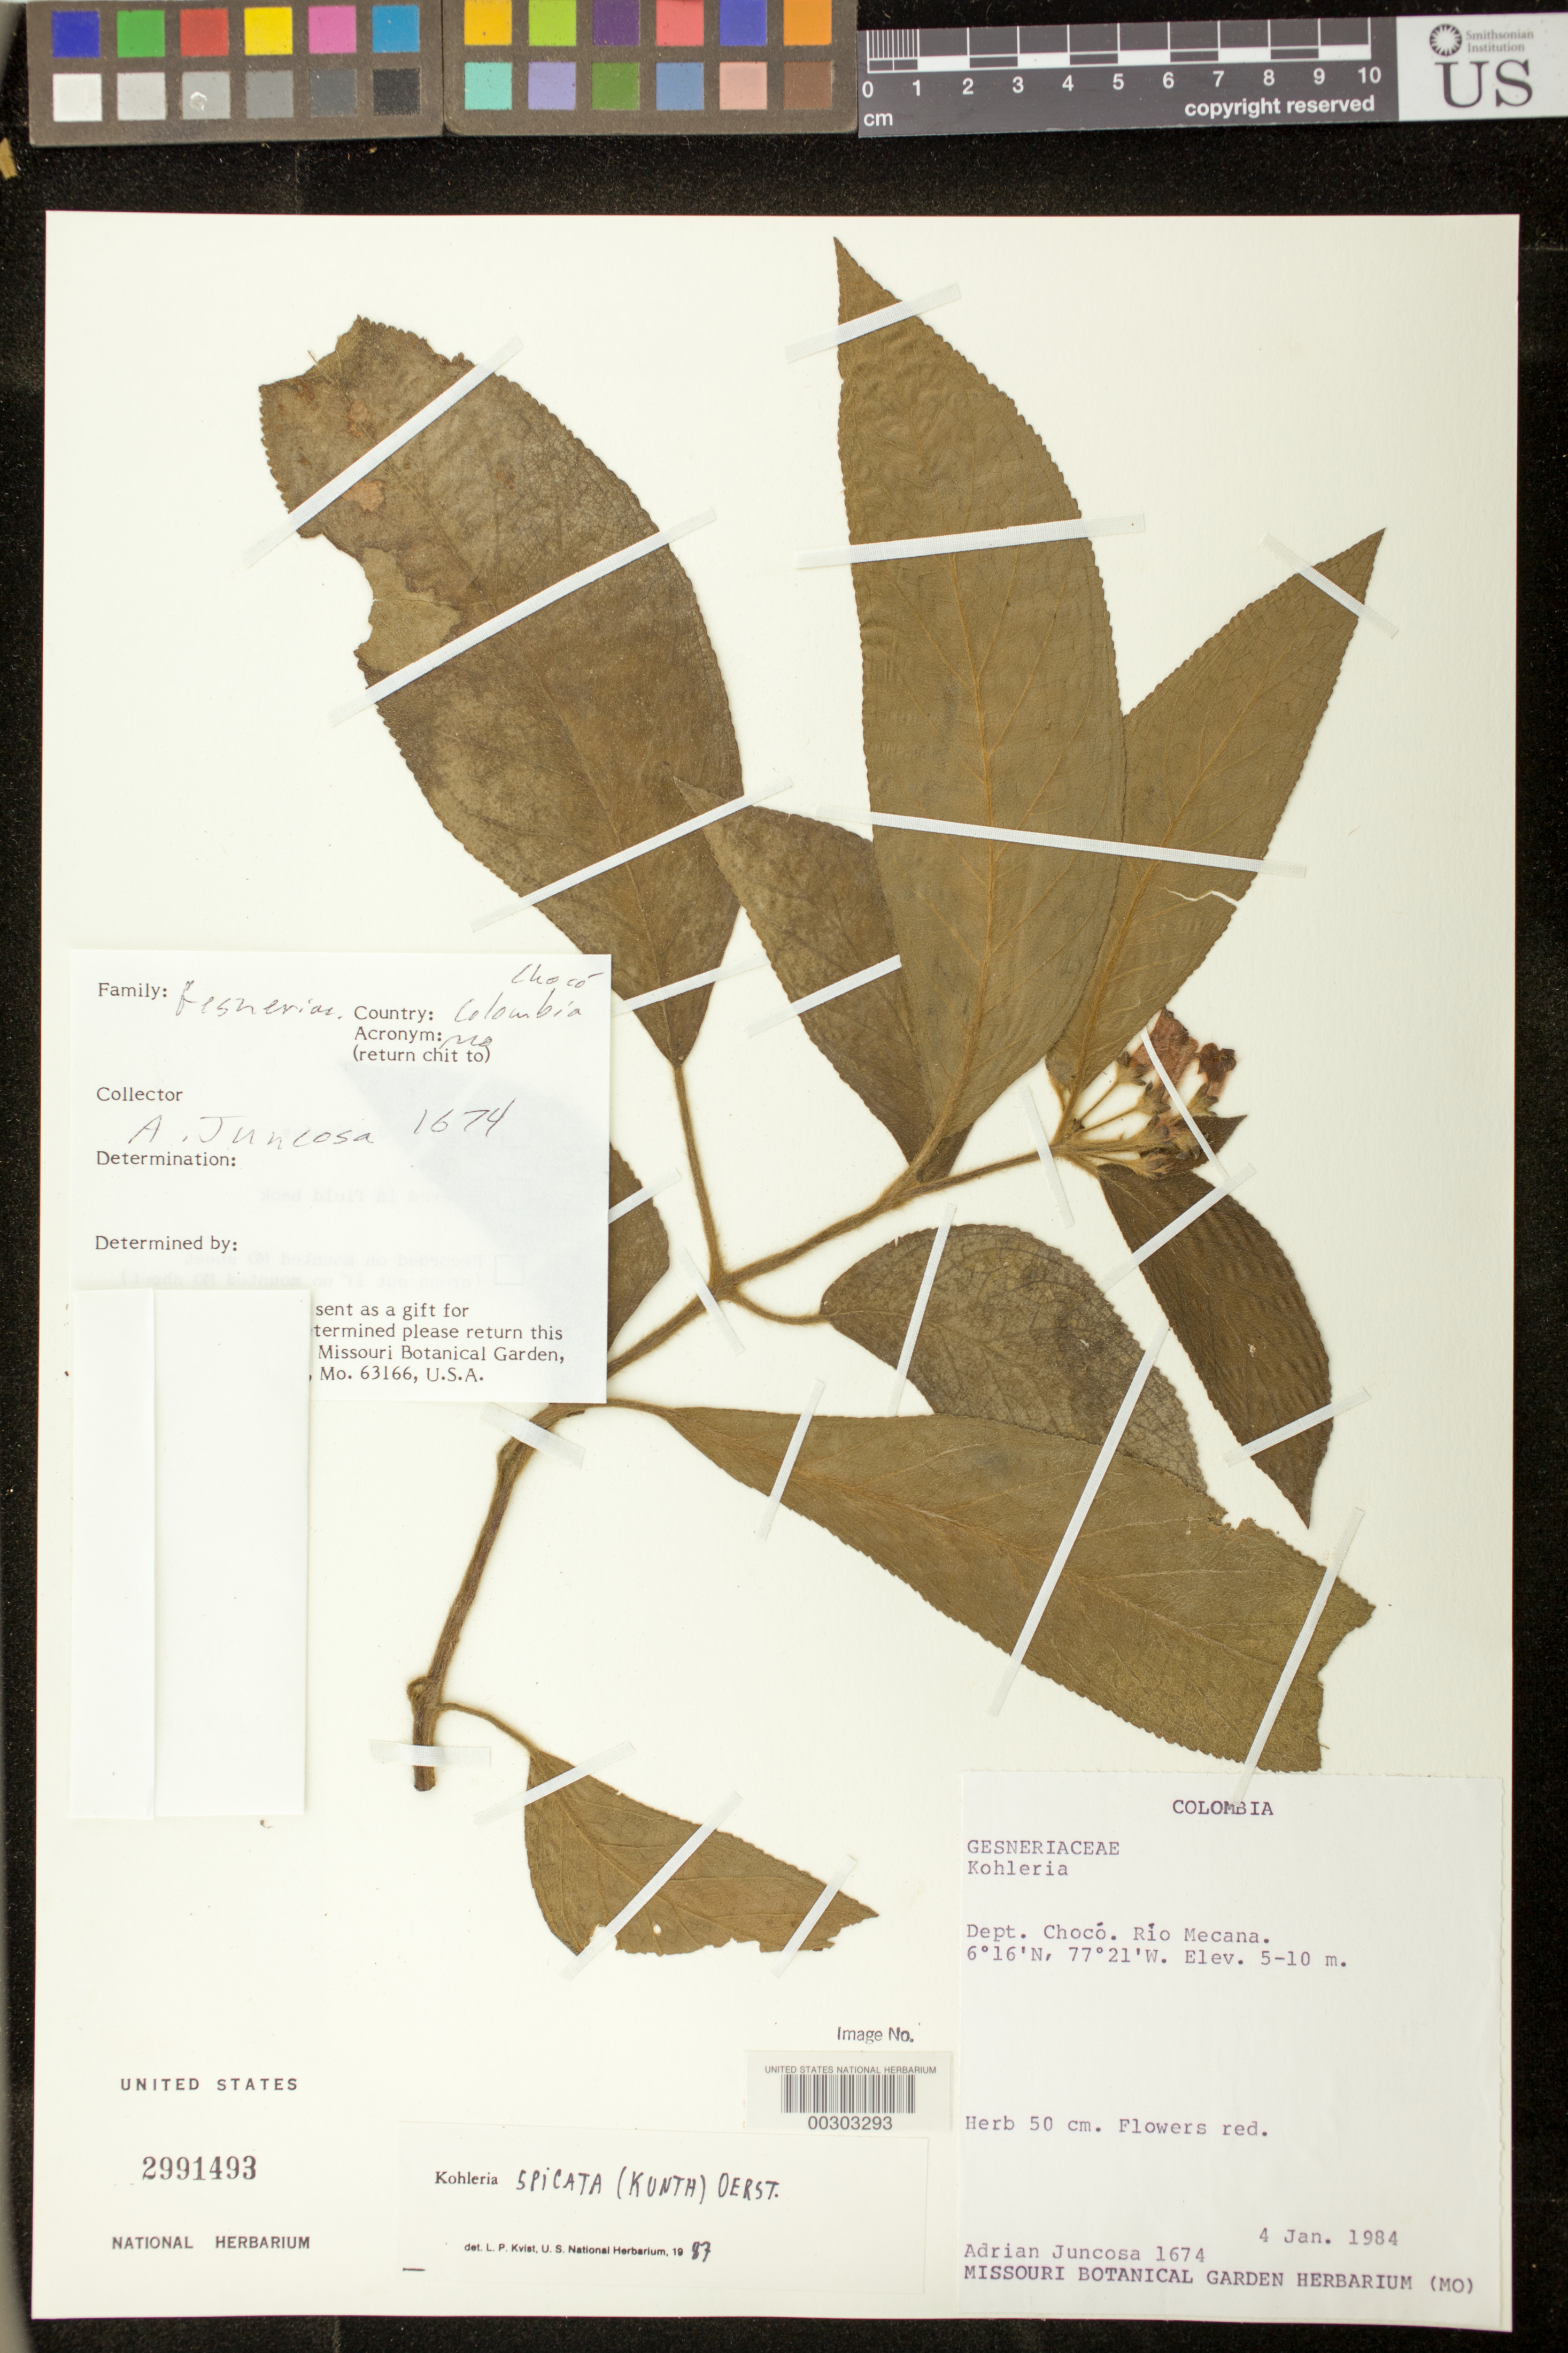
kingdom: Plantae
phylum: Tracheophyta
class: Magnoliopsida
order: Lamiales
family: Gesneriaceae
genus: Kohleria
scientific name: Kohleria spicata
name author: (Kunth) Oerst.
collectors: A. Juncosa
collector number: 1674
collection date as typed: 04 Jan 1984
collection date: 1984-01-04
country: Colombia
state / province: Chocó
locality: Rio Mecana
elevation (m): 5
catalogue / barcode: US 2991493